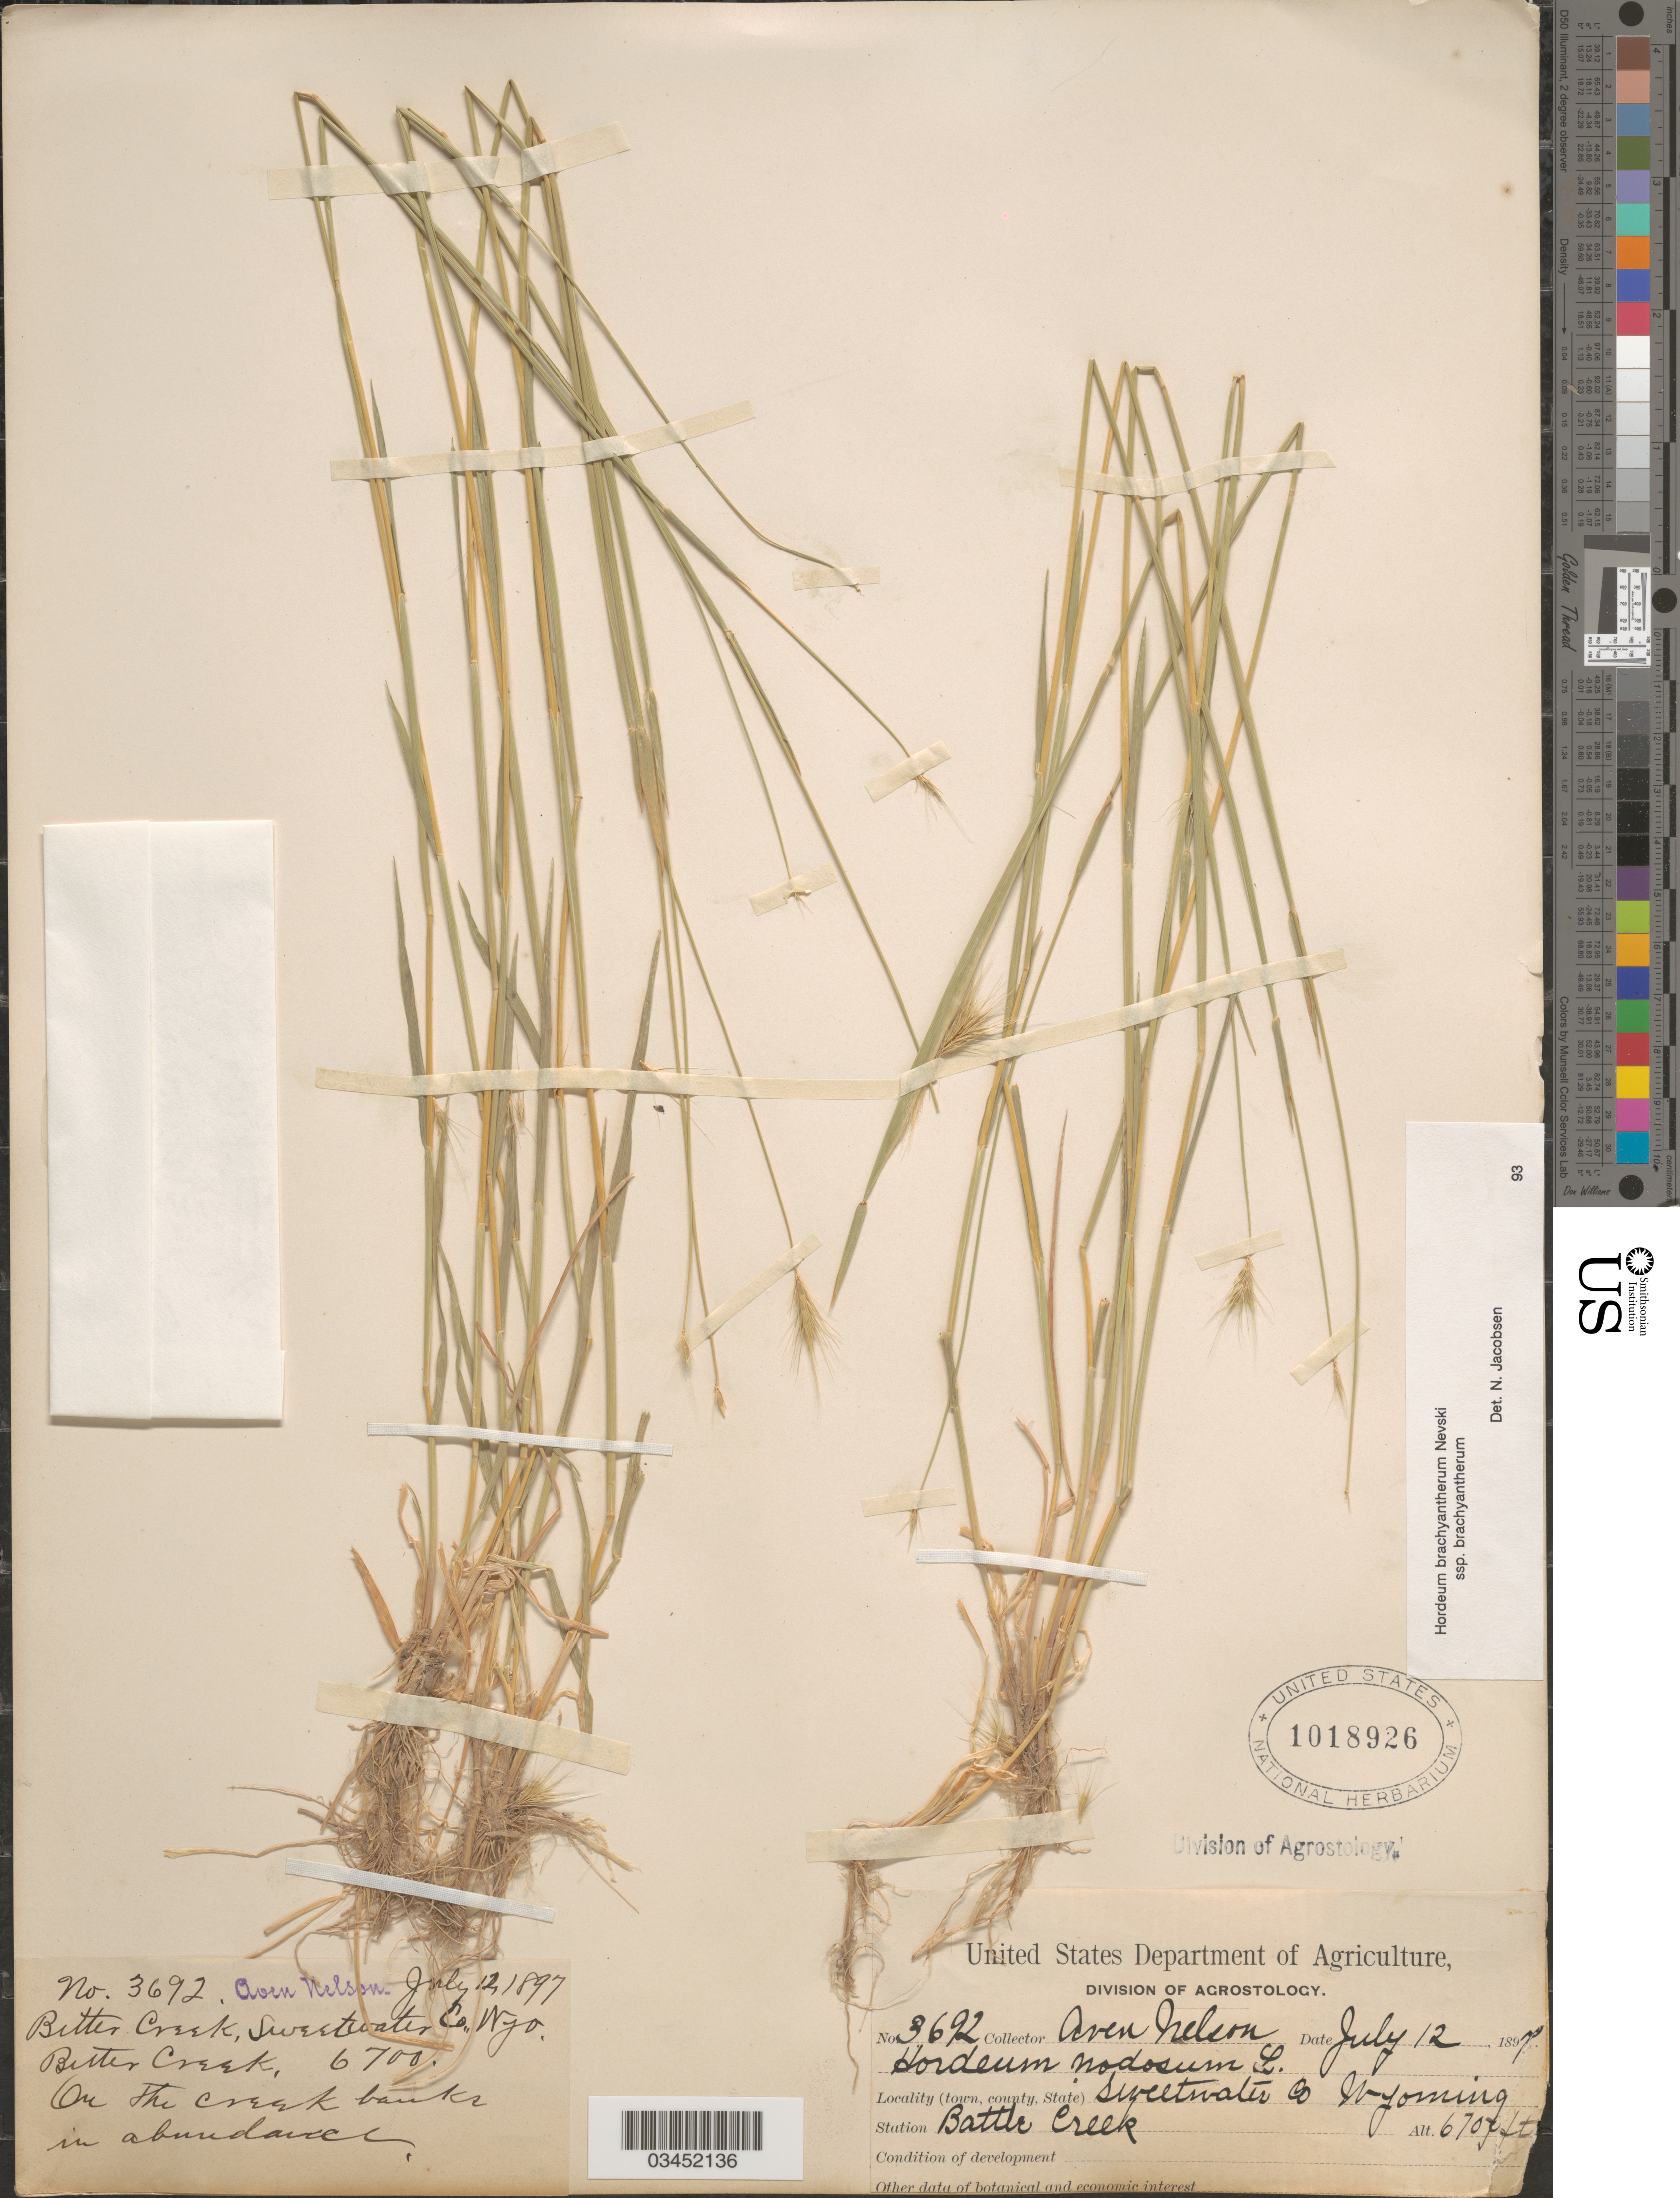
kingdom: Plantae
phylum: Tracheophyta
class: Liliopsida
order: Poales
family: Poaceae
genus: Hordeum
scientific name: Hordeum brachyantherum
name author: Nevski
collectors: A. Nelson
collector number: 3692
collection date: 1897-07-12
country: United States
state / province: Wyoming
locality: Bitter Creek, Sweetwater Co. Bitter Creek. Station Battle Creek.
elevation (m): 2042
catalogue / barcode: US 1018926